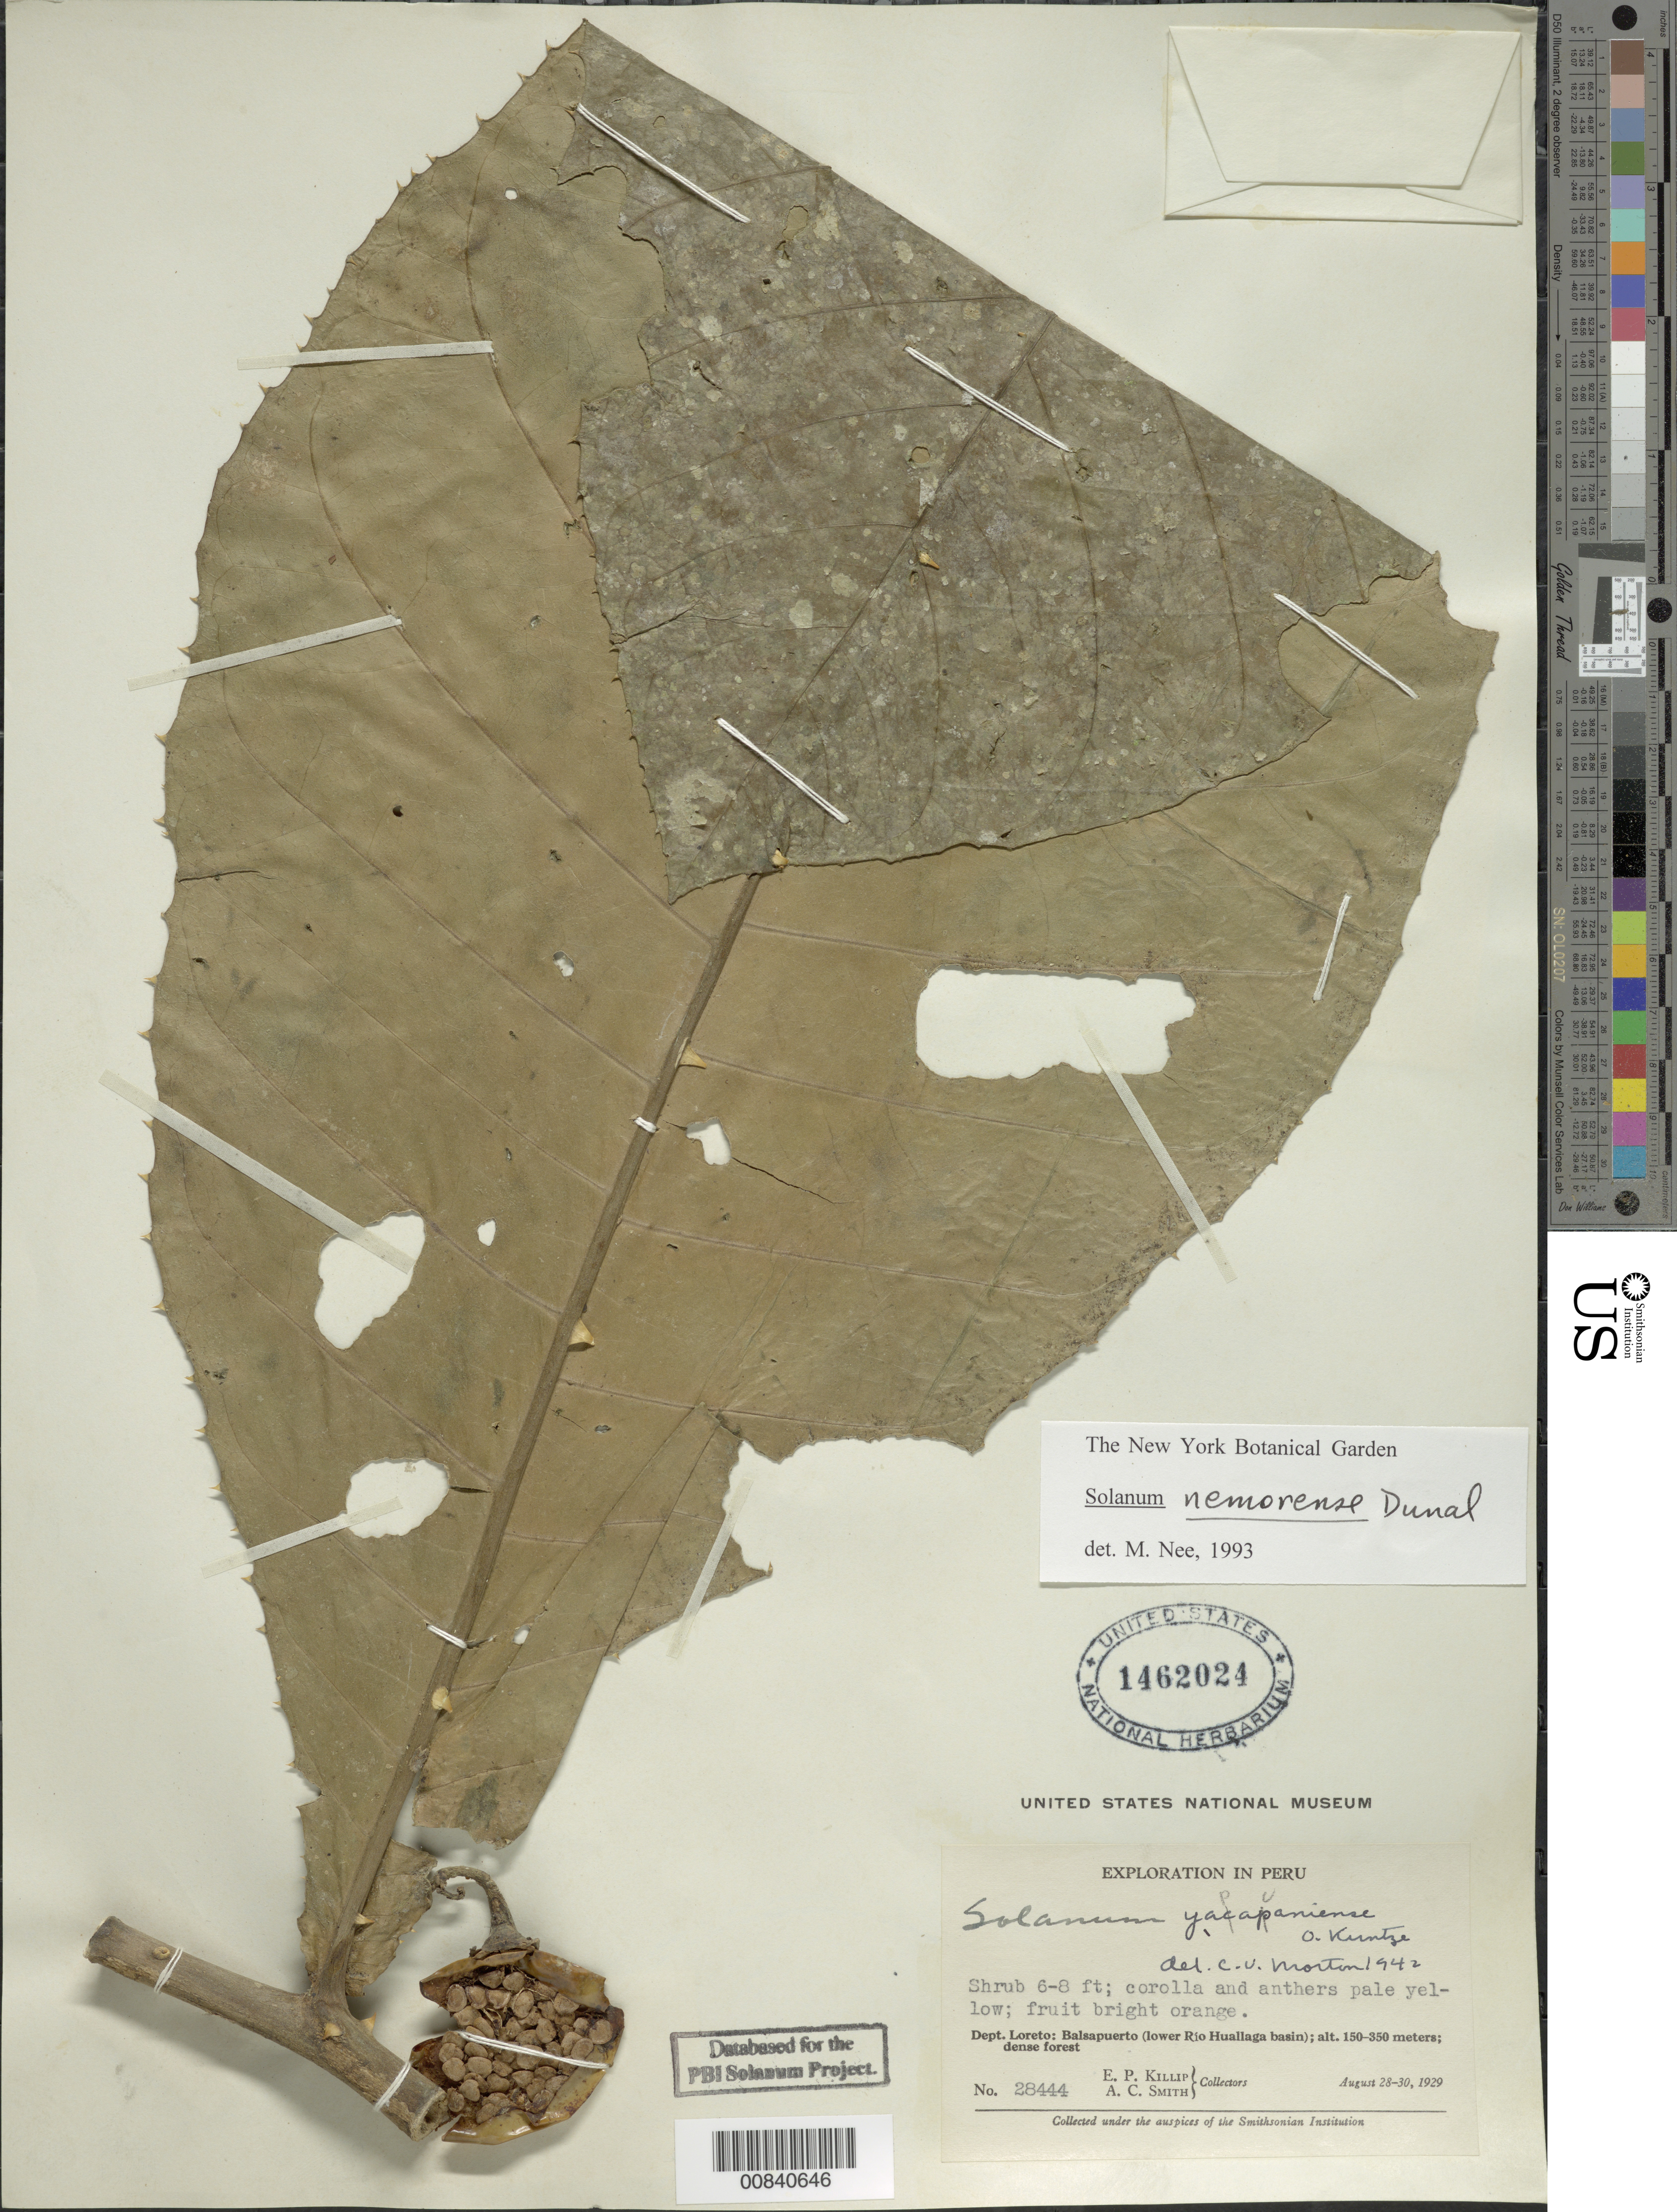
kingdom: Plantae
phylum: Tracheophyta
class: Magnoliopsida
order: Solanales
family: Solanaceae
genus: Solanum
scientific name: Solanum nemorense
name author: Dunal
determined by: Clark, J. L., (SEL), The Marie Selby Botanical Garden (UNITED STATES)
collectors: E. P. Killip & A. C. Smith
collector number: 28444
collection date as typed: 28 Sep 1929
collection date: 1929-09-28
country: Peru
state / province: Loreto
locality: Balsapuerto (lower Río Huallaga basin).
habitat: dense forest.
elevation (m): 150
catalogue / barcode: US 1462024